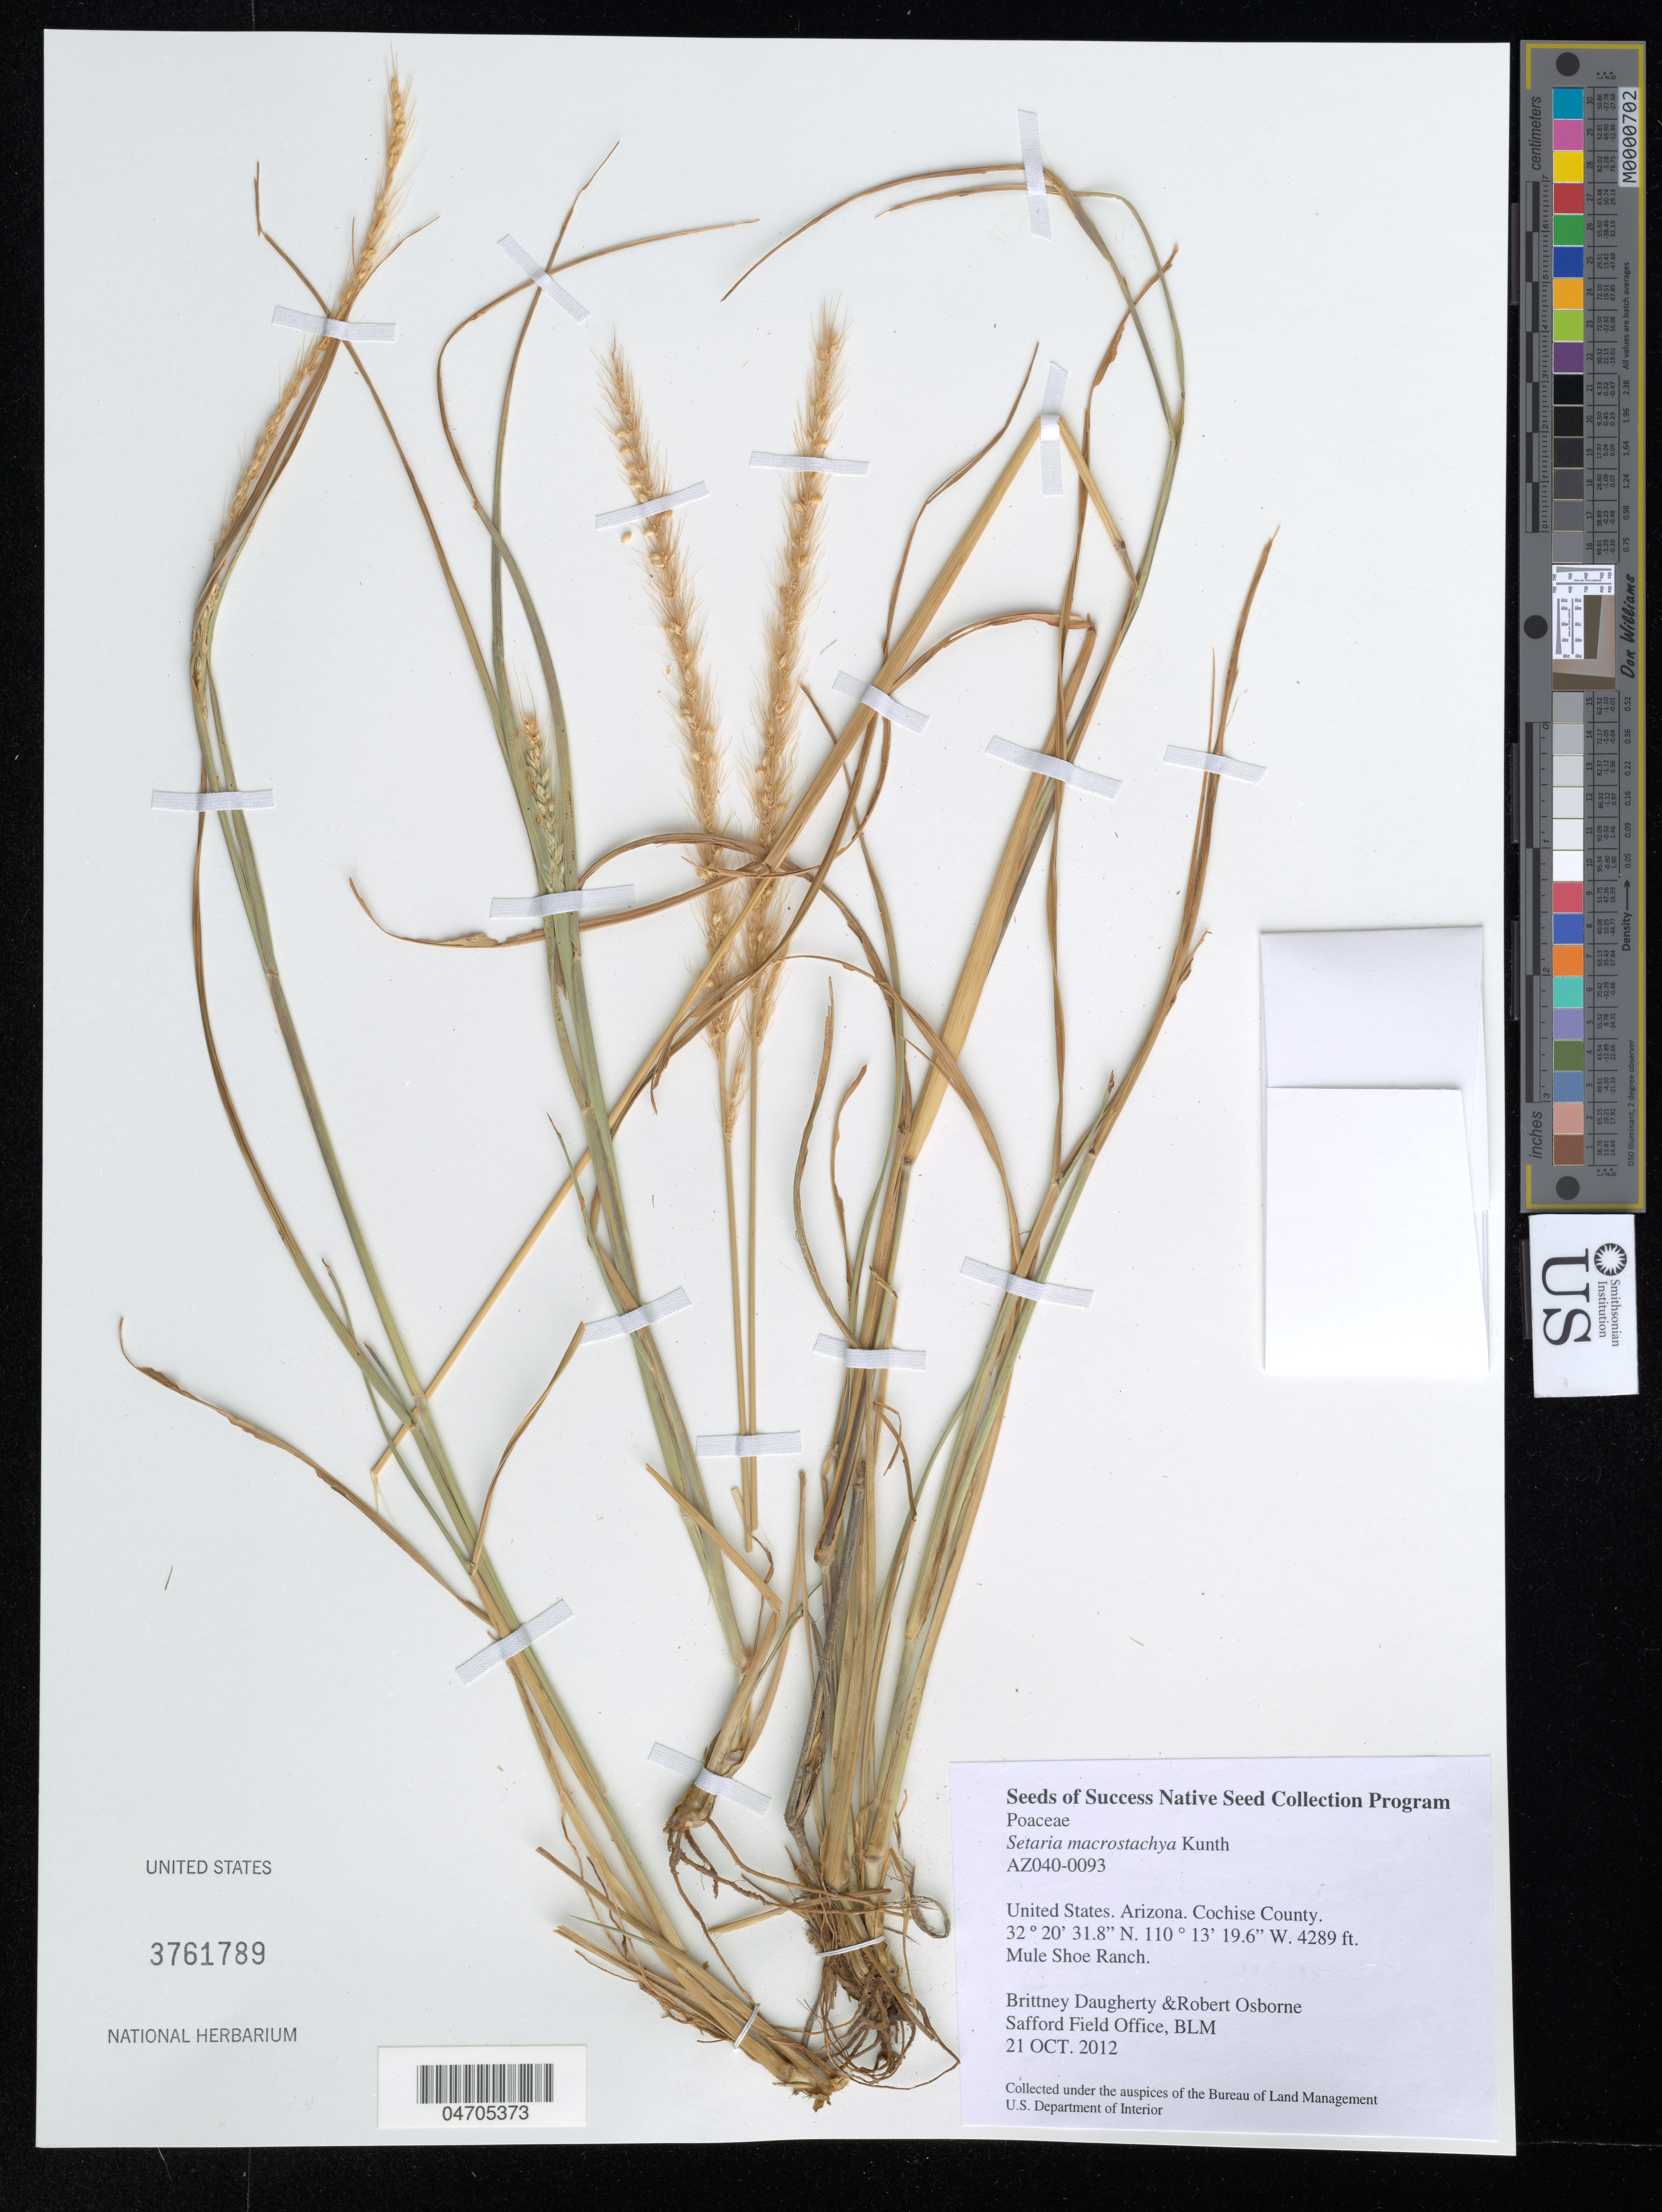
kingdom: Plantae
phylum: Tracheophyta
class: Liliopsida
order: Poales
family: Poaceae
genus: Setaria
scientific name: Setaria macrostachya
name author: Kunth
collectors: B. Daugherty & R. Osborne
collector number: AZ040-0093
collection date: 2012-10-21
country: United States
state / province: Arizona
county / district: Cochise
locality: Cochise County. Mule Shoe Ranch.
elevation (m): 1307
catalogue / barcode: US 3761789